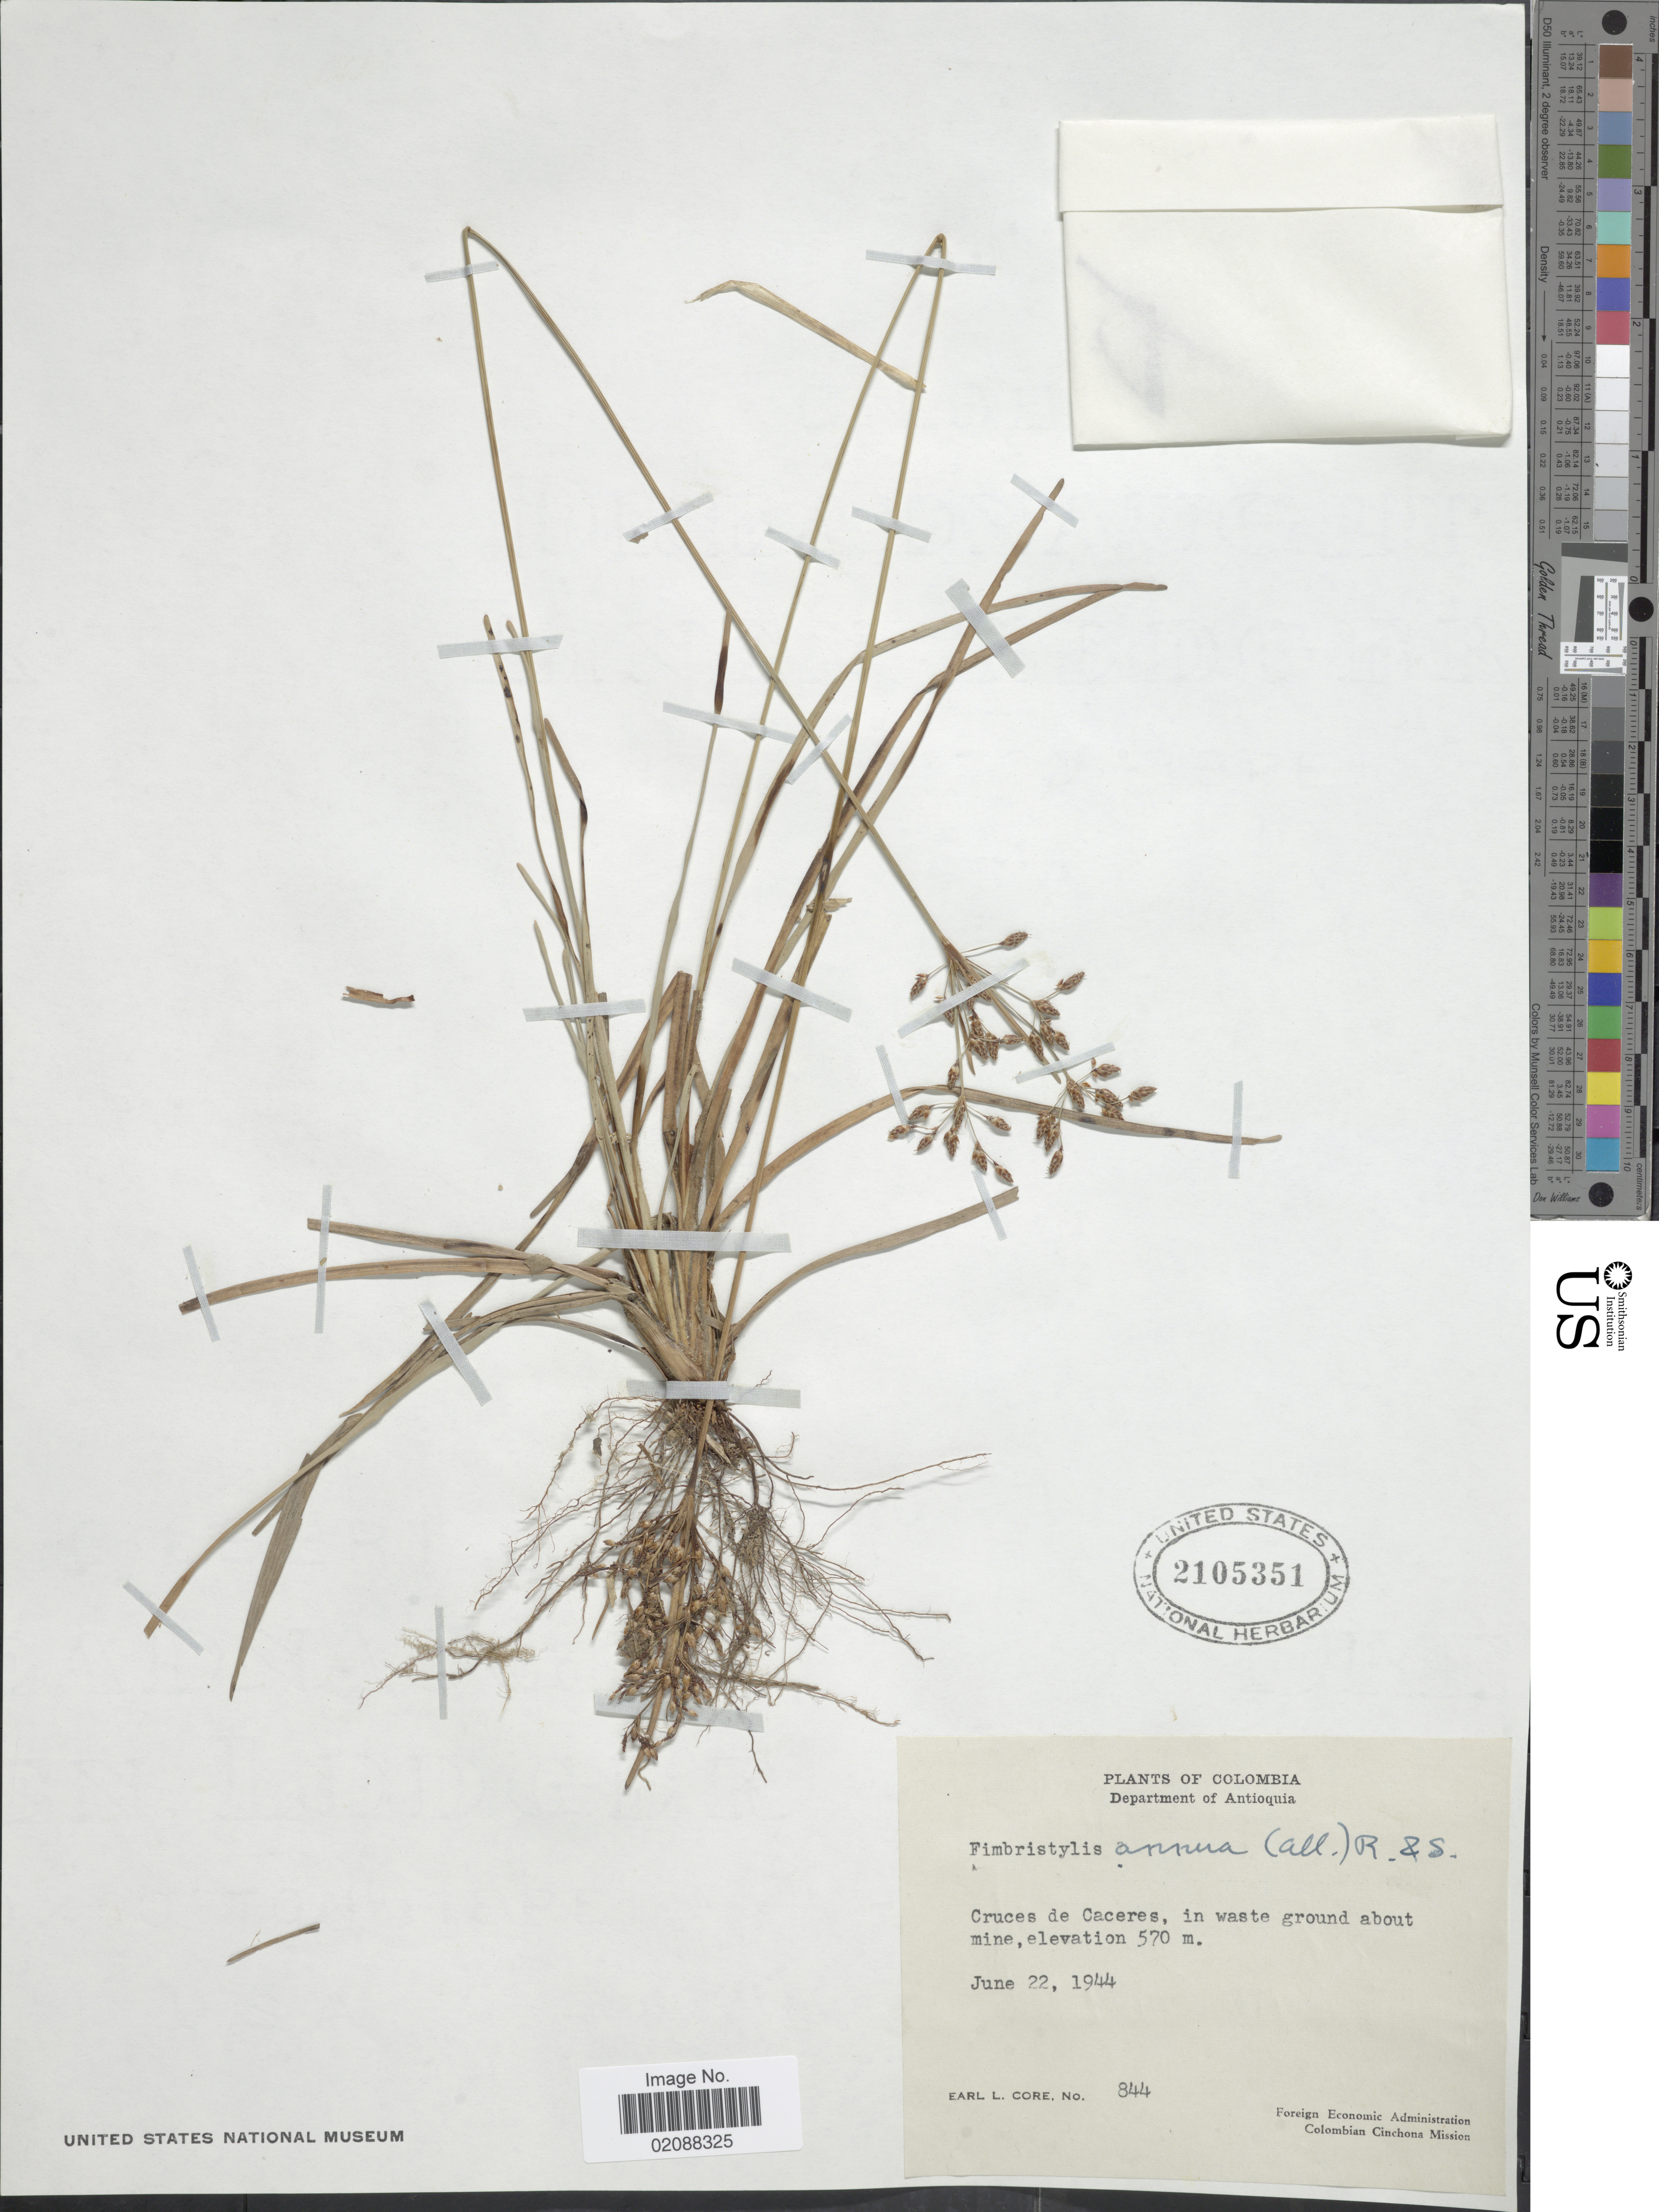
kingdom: Plantae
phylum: Tracheophyta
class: Liliopsida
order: Poales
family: Cyperaceae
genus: Fimbristylis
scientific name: Fimbristylis dichotoma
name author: (L.) Vahl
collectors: E. L. Core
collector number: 844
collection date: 1944-06-22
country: Colombia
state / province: Antioquia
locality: Cruces de Caceres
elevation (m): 570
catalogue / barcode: US 2105351